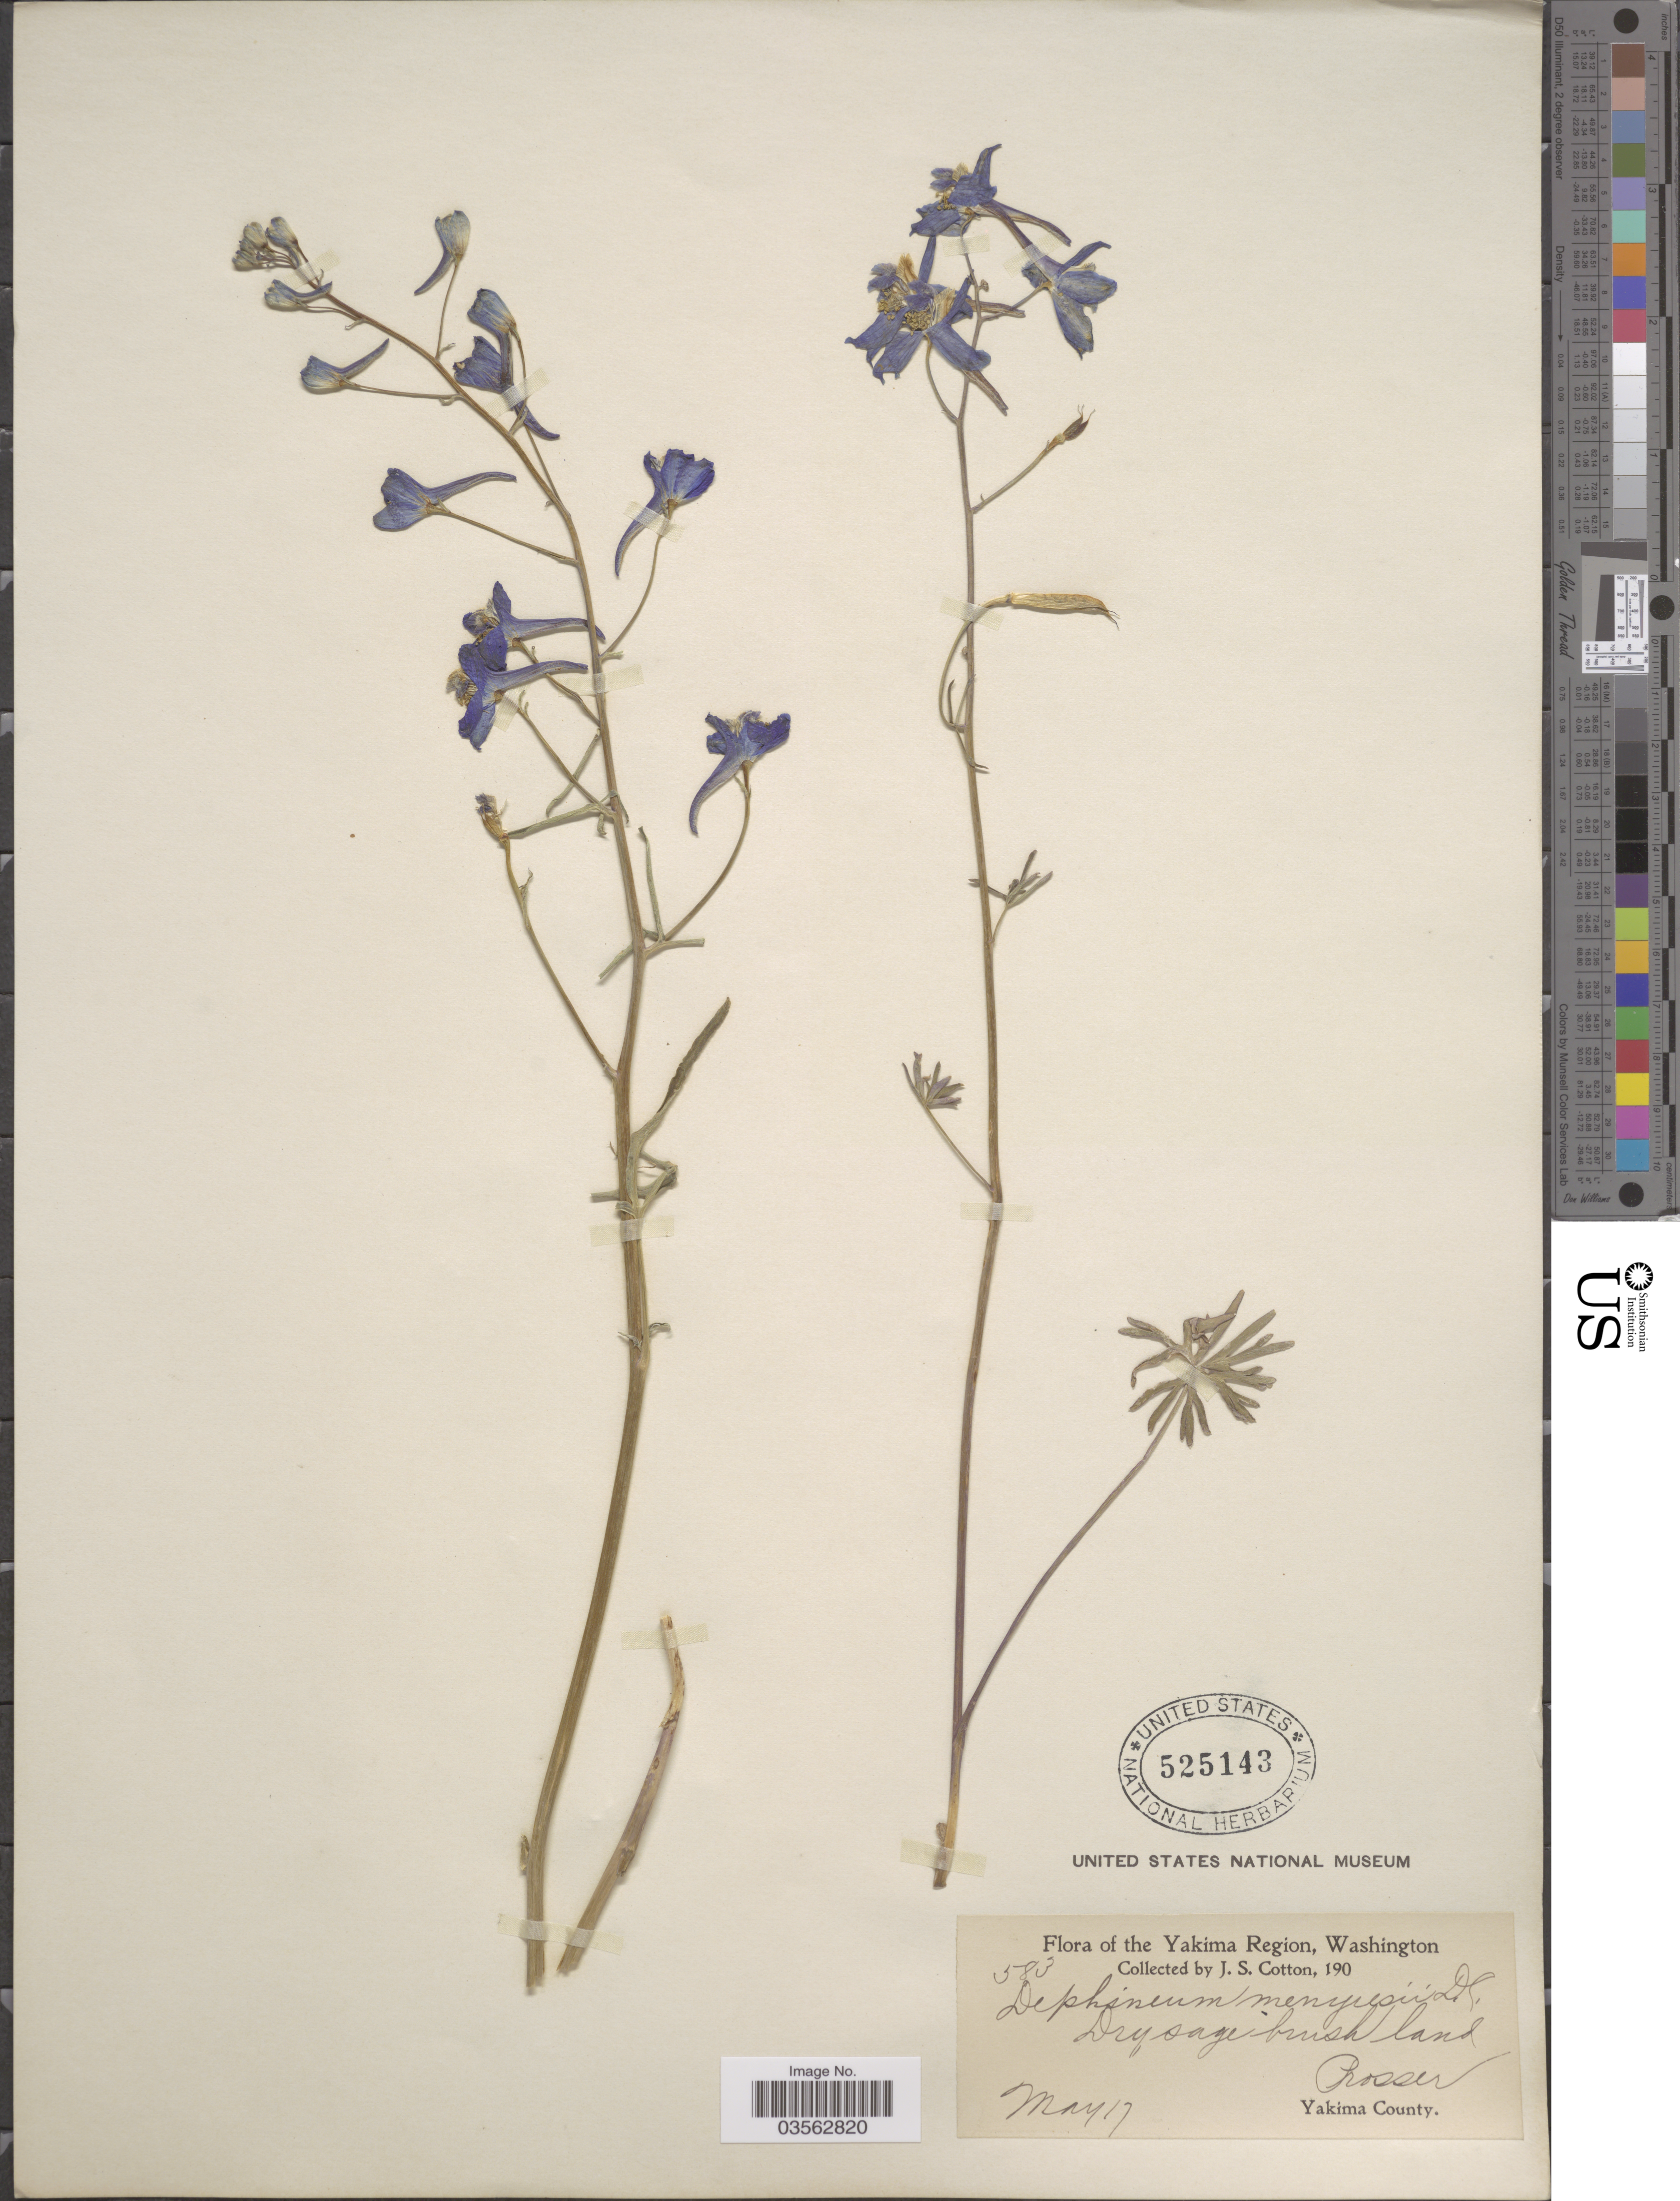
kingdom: Plantae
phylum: Tracheophyta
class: Magnoliopsida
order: Ranunculales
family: Ranunculaceae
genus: Delphinium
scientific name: Delphinium columbianum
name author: Greene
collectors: J. S. Cotton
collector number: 583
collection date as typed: May 17 190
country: United States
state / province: Washington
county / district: Yakima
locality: The Yakima Region. Prosser. Yakima County.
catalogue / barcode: US 525143